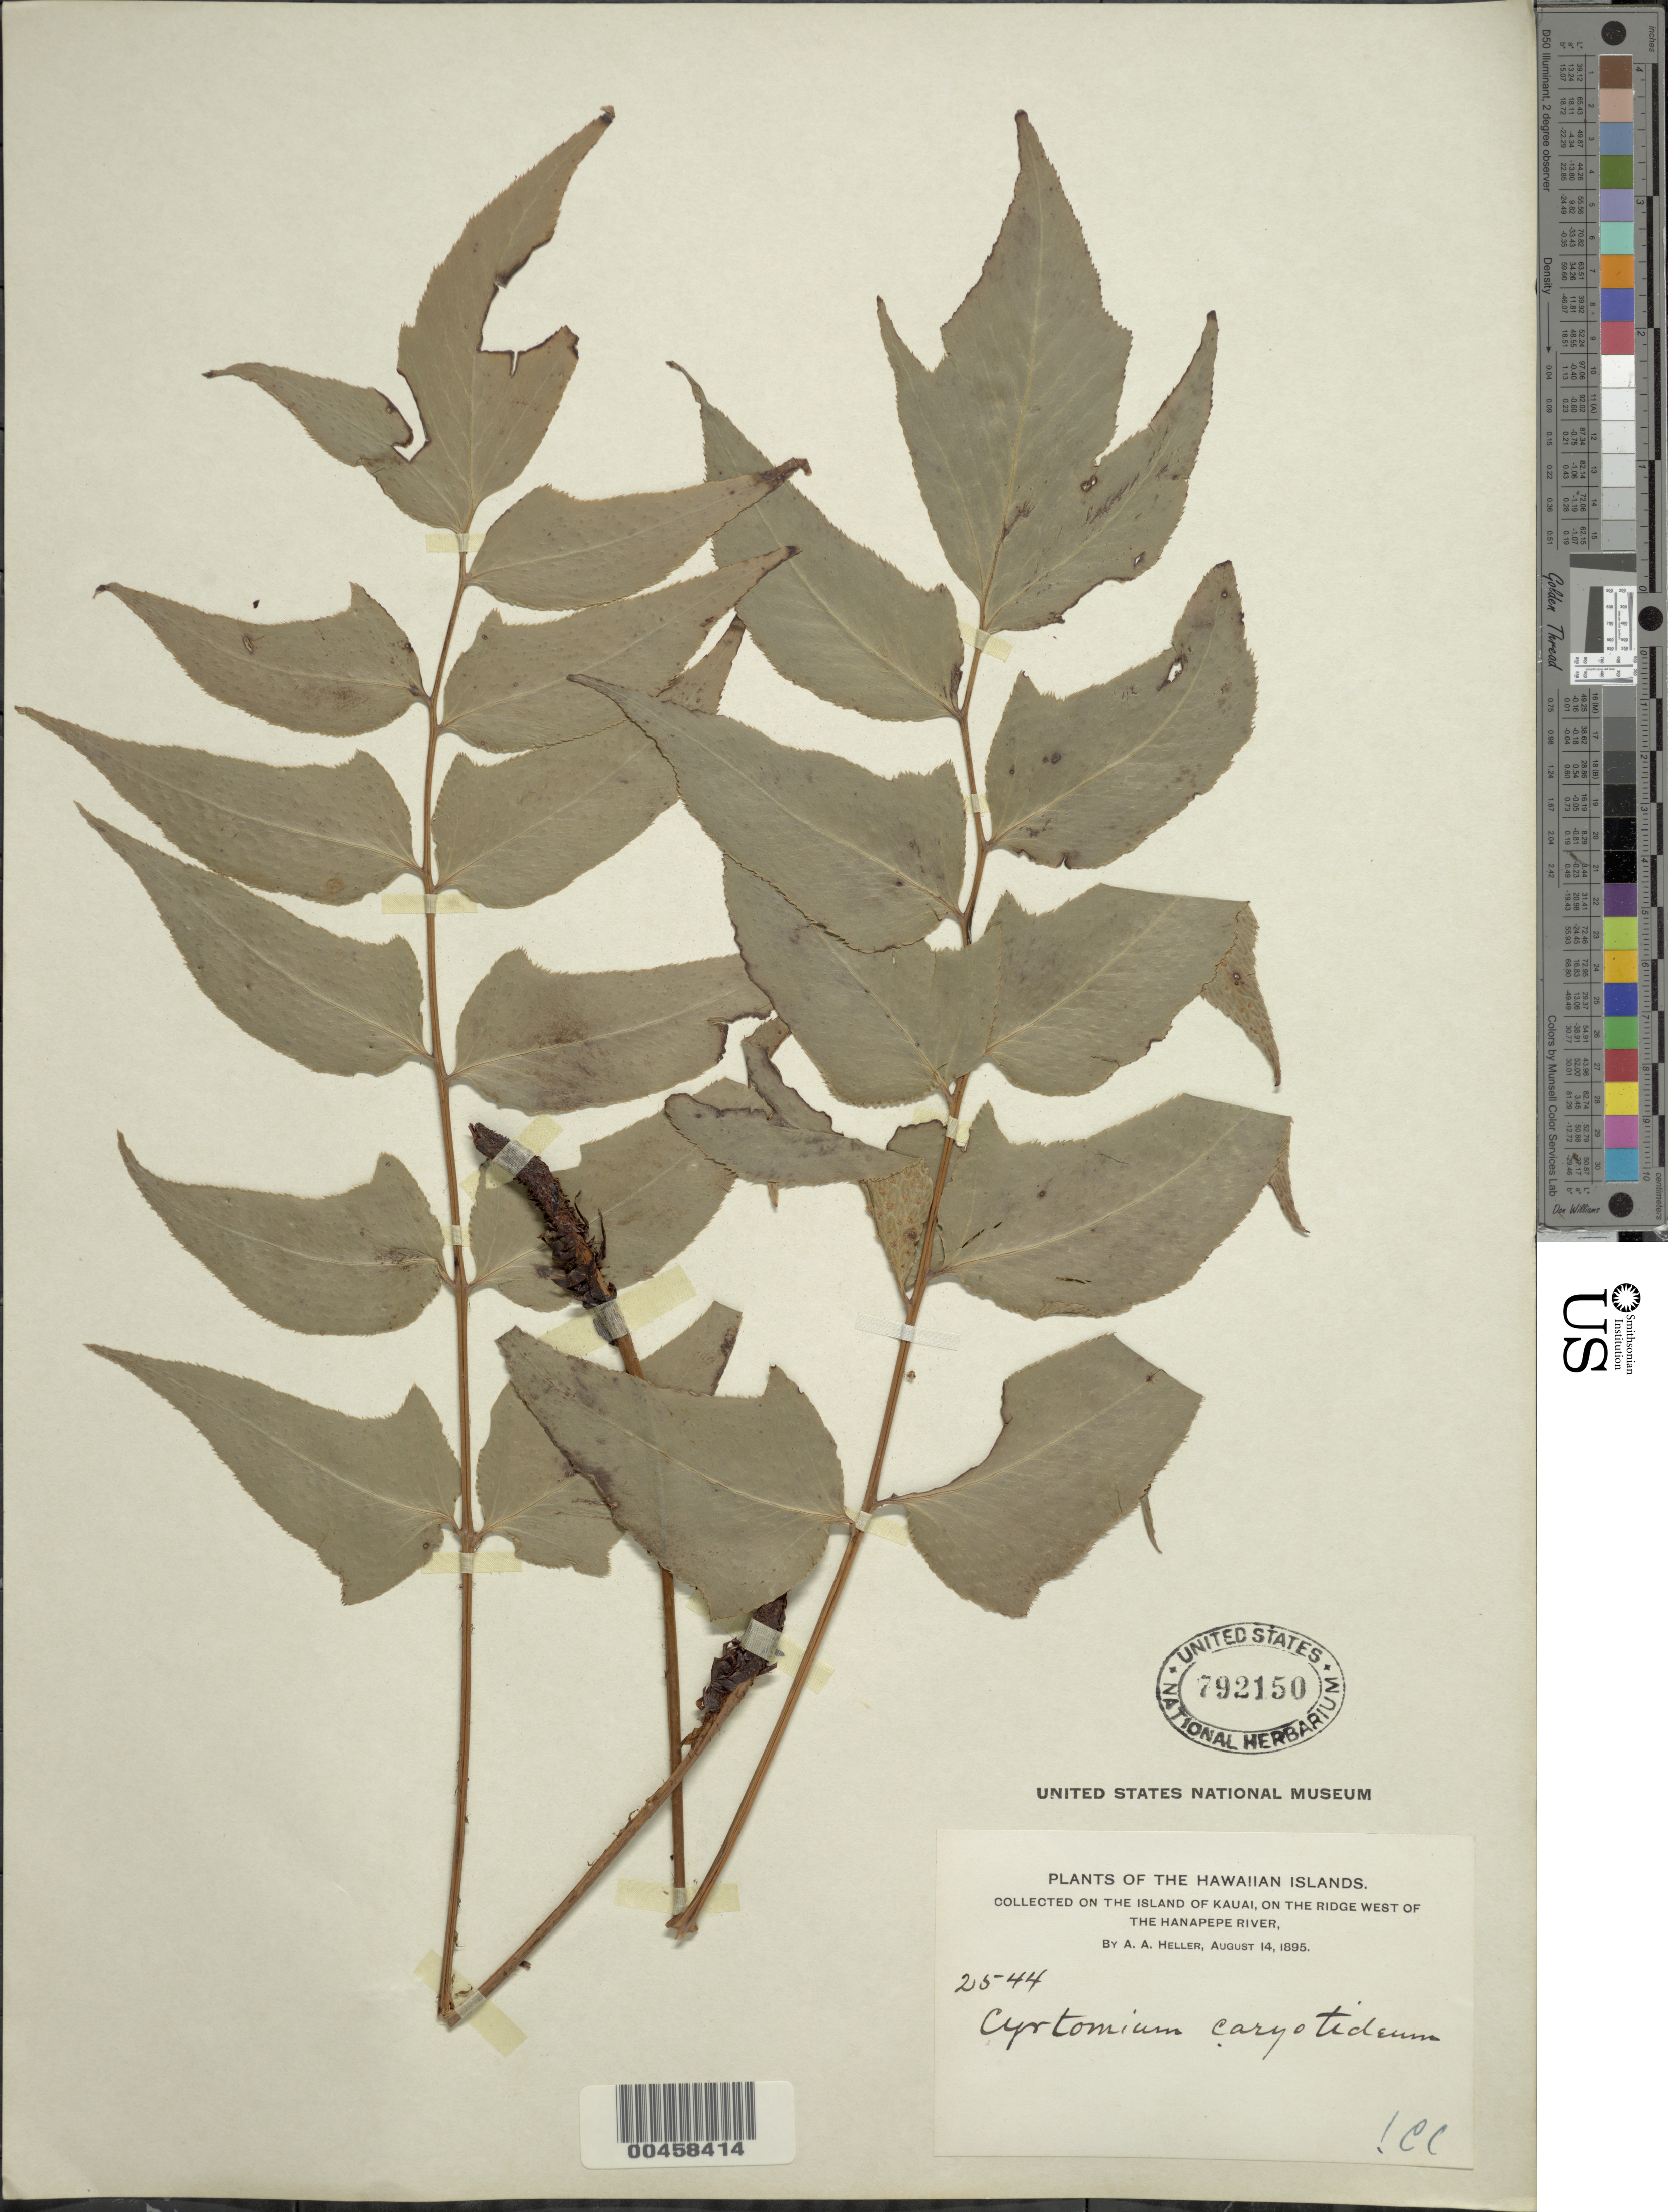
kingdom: Plantae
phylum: Tracheophyta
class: Polypodiopsida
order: Polypodiales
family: Dryopteridaceae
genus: Cyrtomium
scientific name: Cyrtomium caryotideum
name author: (Wall. ex Hook. & Grev.) C. Presl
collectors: A. A. Heller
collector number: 2544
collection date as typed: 14 Aug 1895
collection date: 1895-08-14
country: United States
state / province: Hawaii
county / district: Kauai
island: Kaua'i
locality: On the island of Kauai, on the ridge west of the Hanapepe River.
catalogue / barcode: US 792150